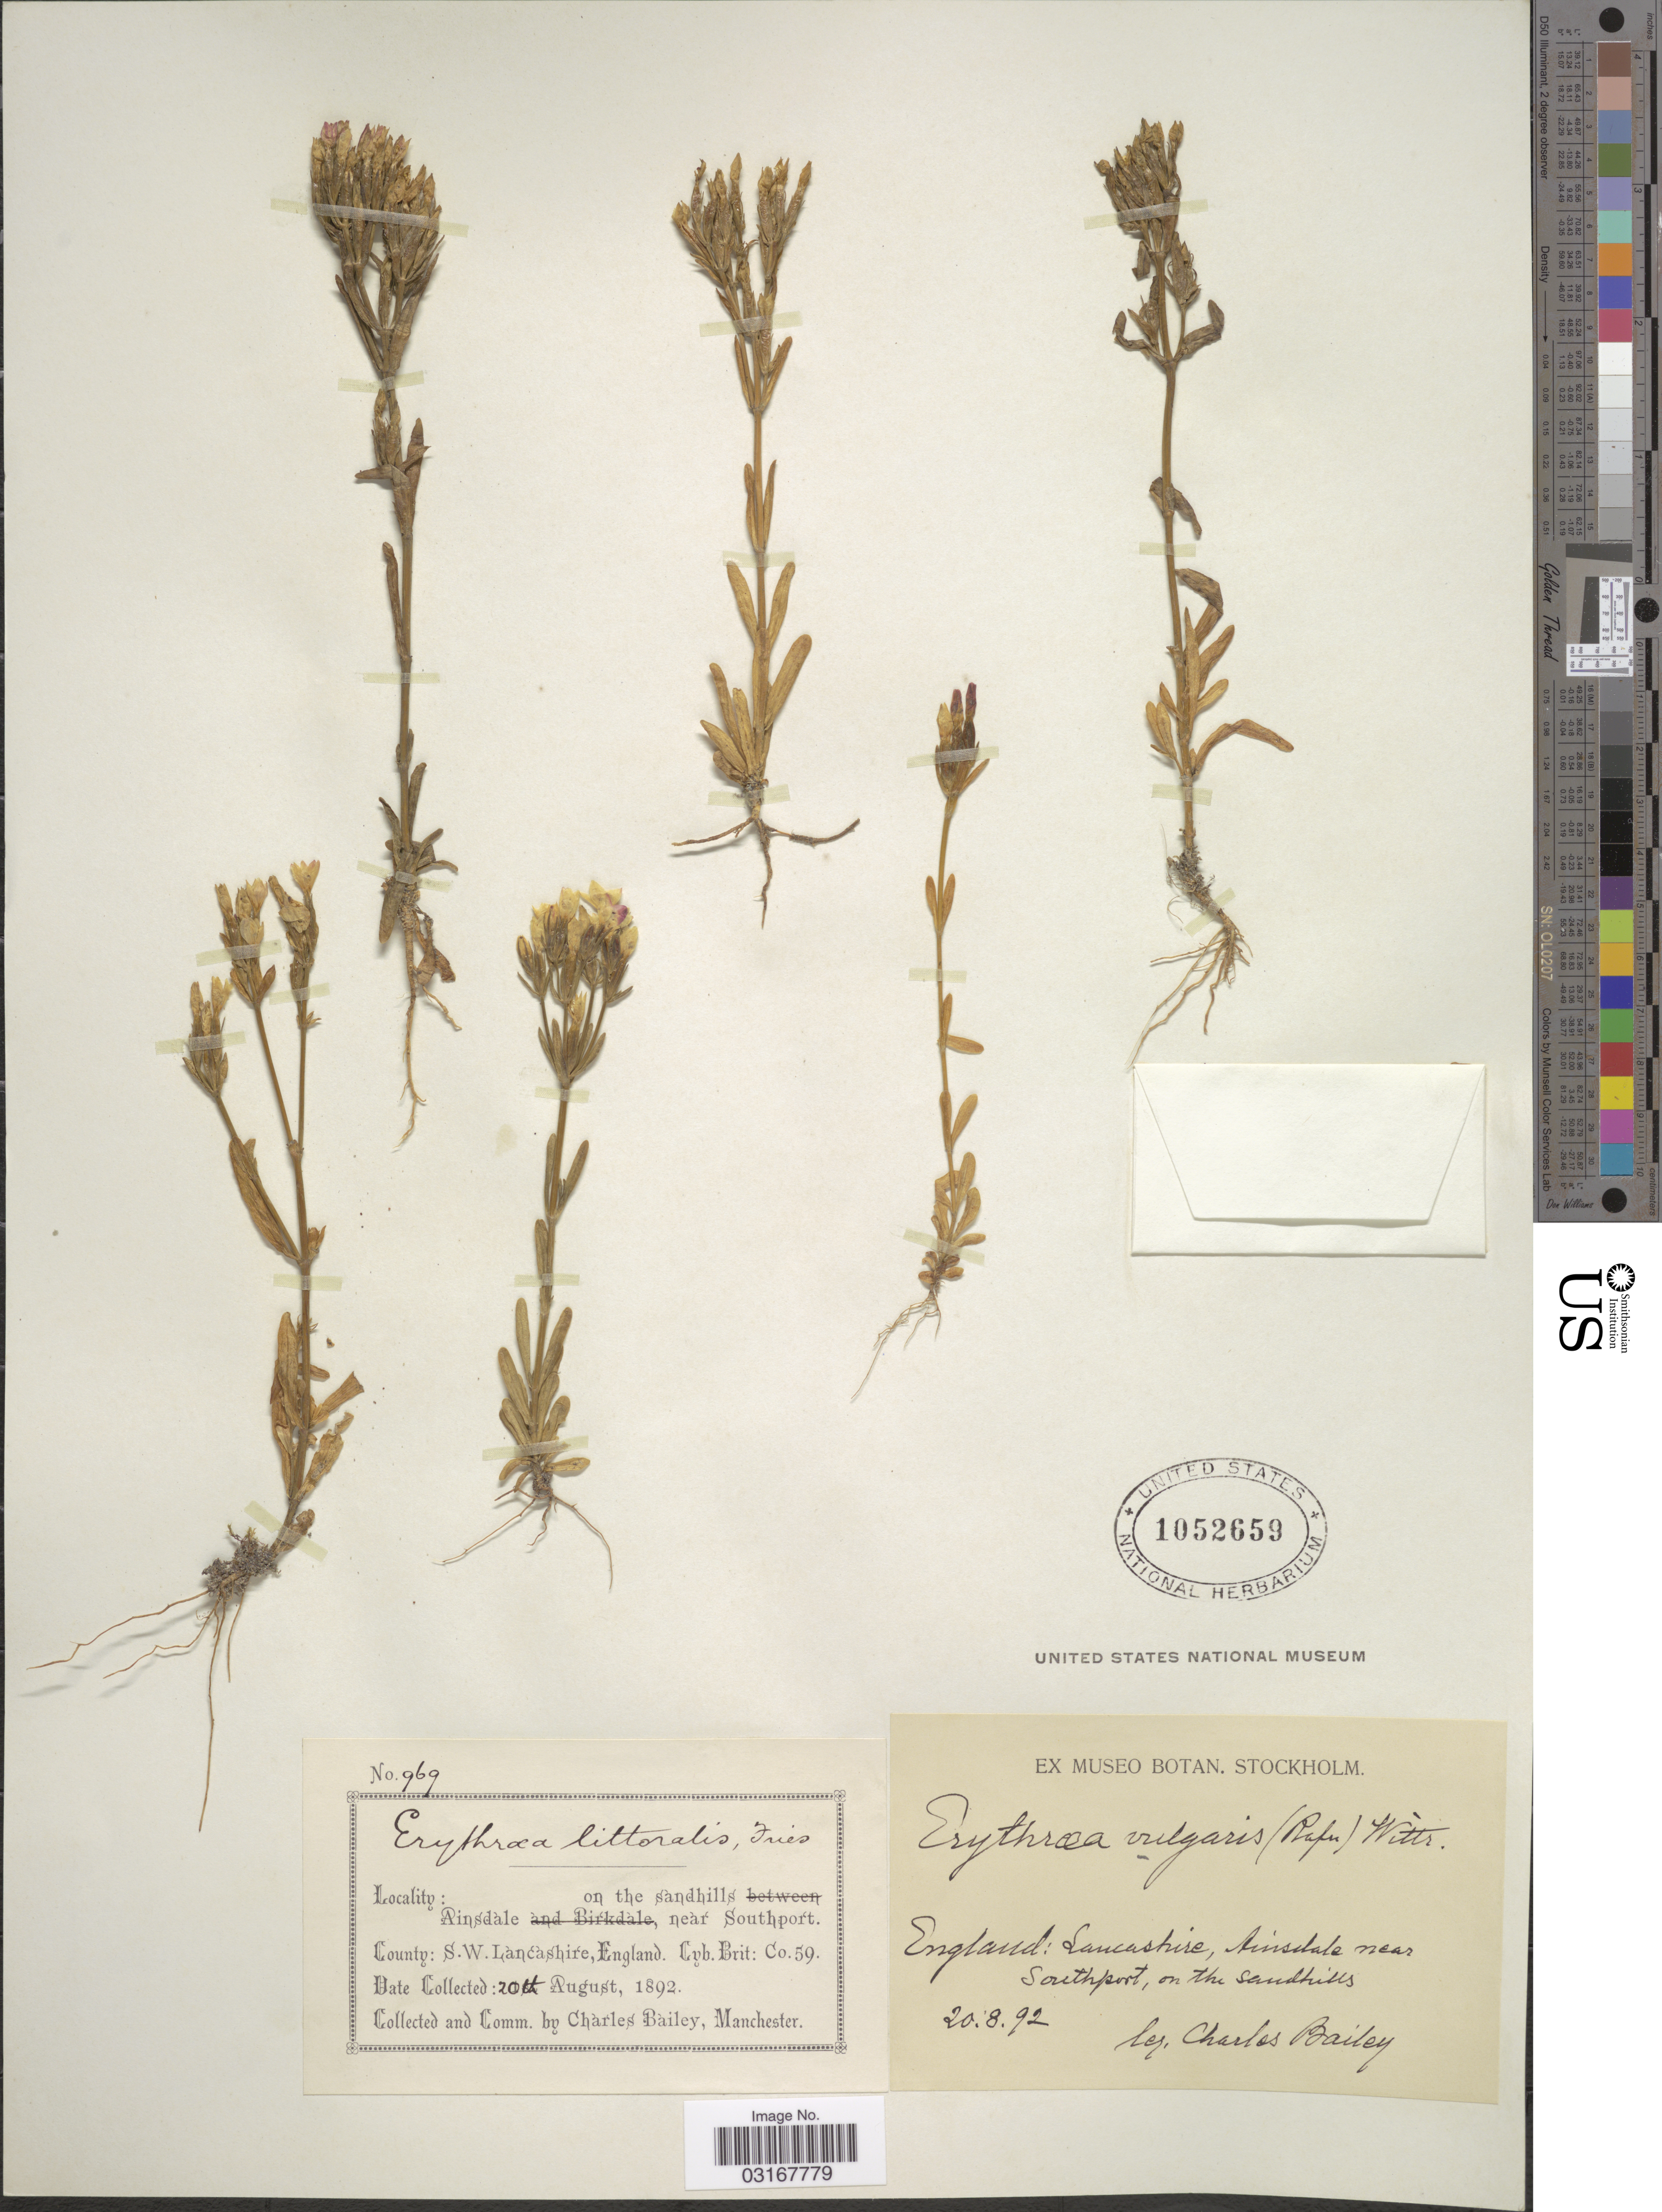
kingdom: Plantae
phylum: Tracheophyta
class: Magnoliopsida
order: Gentianales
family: Gentianaceae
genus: Centaurium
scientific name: Centaurium vulgaris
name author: Godr.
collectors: C. Bailey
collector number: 969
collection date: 1892-08-20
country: United Kingdom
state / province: England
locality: On the sandhills Ainsdale near Southport. County: S.W. Lancashire.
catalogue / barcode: US 1052659